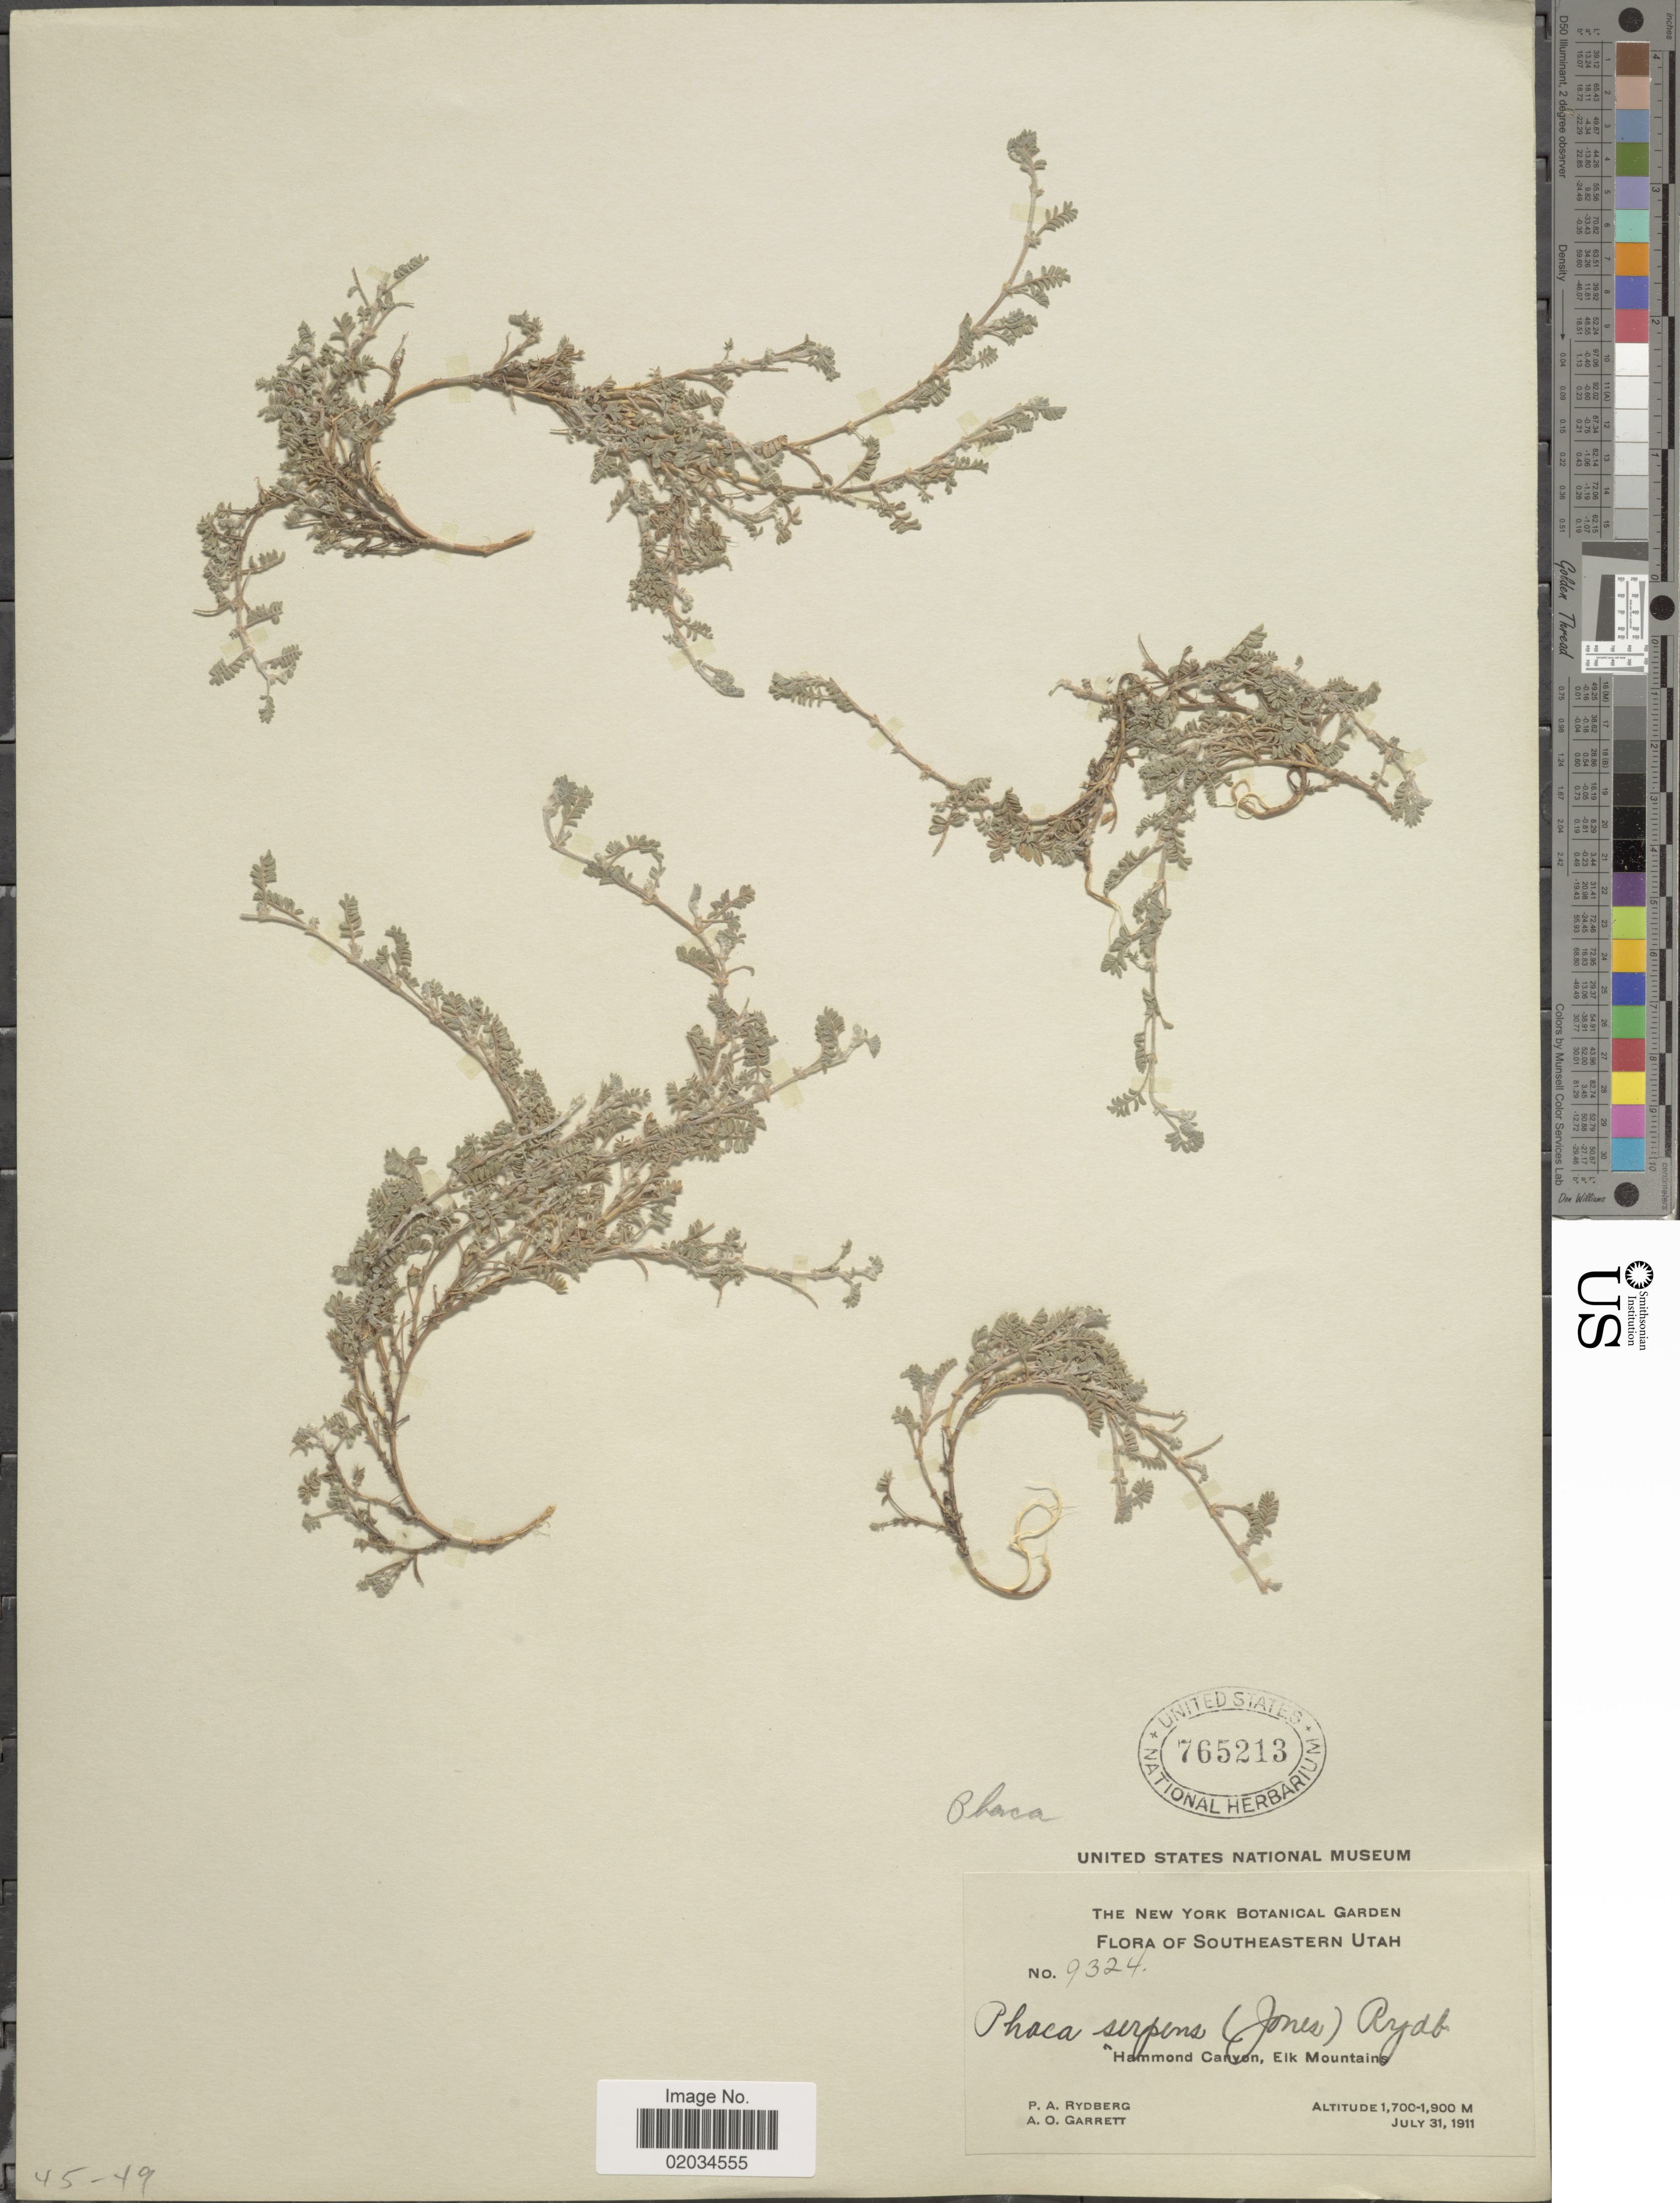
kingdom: Plantae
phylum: Tracheophyta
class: Magnoliopsida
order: Fabales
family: Fabaceae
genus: Astragalus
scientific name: Astragalus sesquiflorus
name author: S. Watson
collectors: P. A. Rydberg & A. O. Garrett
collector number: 9324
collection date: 1911-07-31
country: United States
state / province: Utah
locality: Southeastern Utah, Hammond Canyon, Elk Mountain.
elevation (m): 1700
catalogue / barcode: US 765213